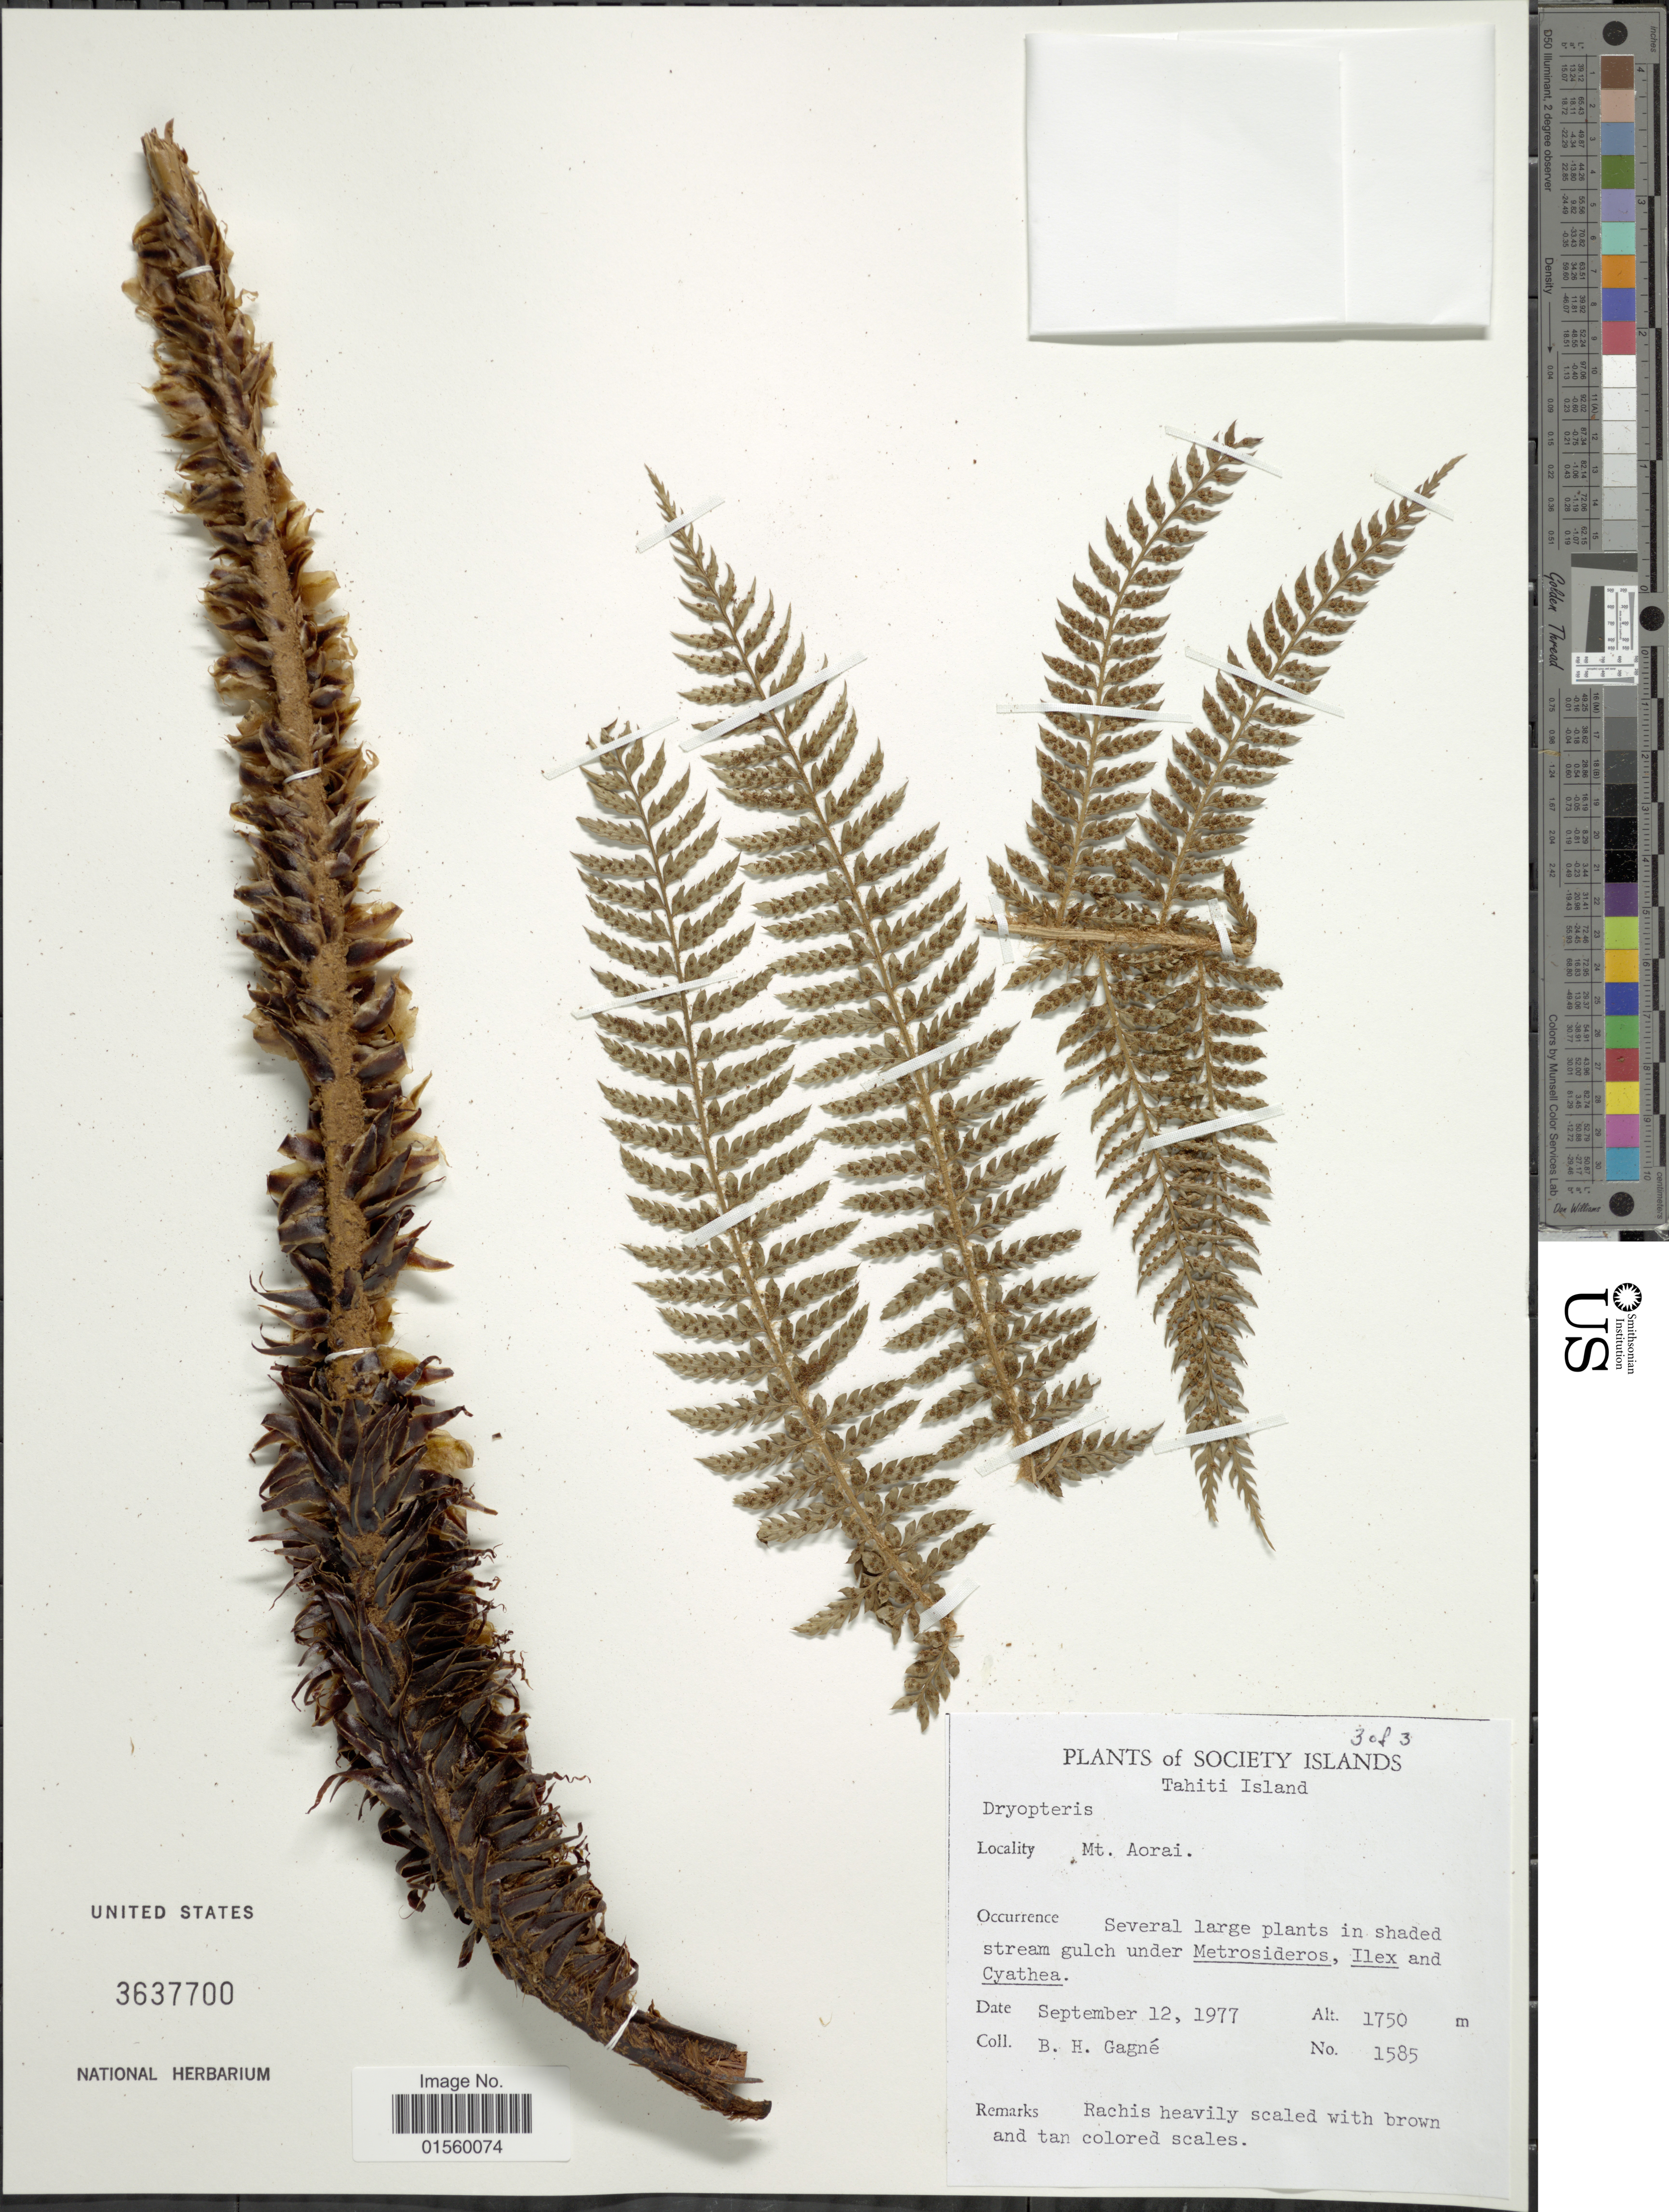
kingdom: Plantae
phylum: Tracheophyta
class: Polypodiopsida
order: Polypodiales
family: Dryopteridaceae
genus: Polystichum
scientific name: Polystichum paleatum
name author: Copel.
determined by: Florence, J.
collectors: B. H. Gagné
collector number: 1585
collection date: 1977-09-12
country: French Polynesia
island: Tahiti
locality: Society Islands, Tahiti Island, Mt. Aorai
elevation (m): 1750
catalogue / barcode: US 3637700